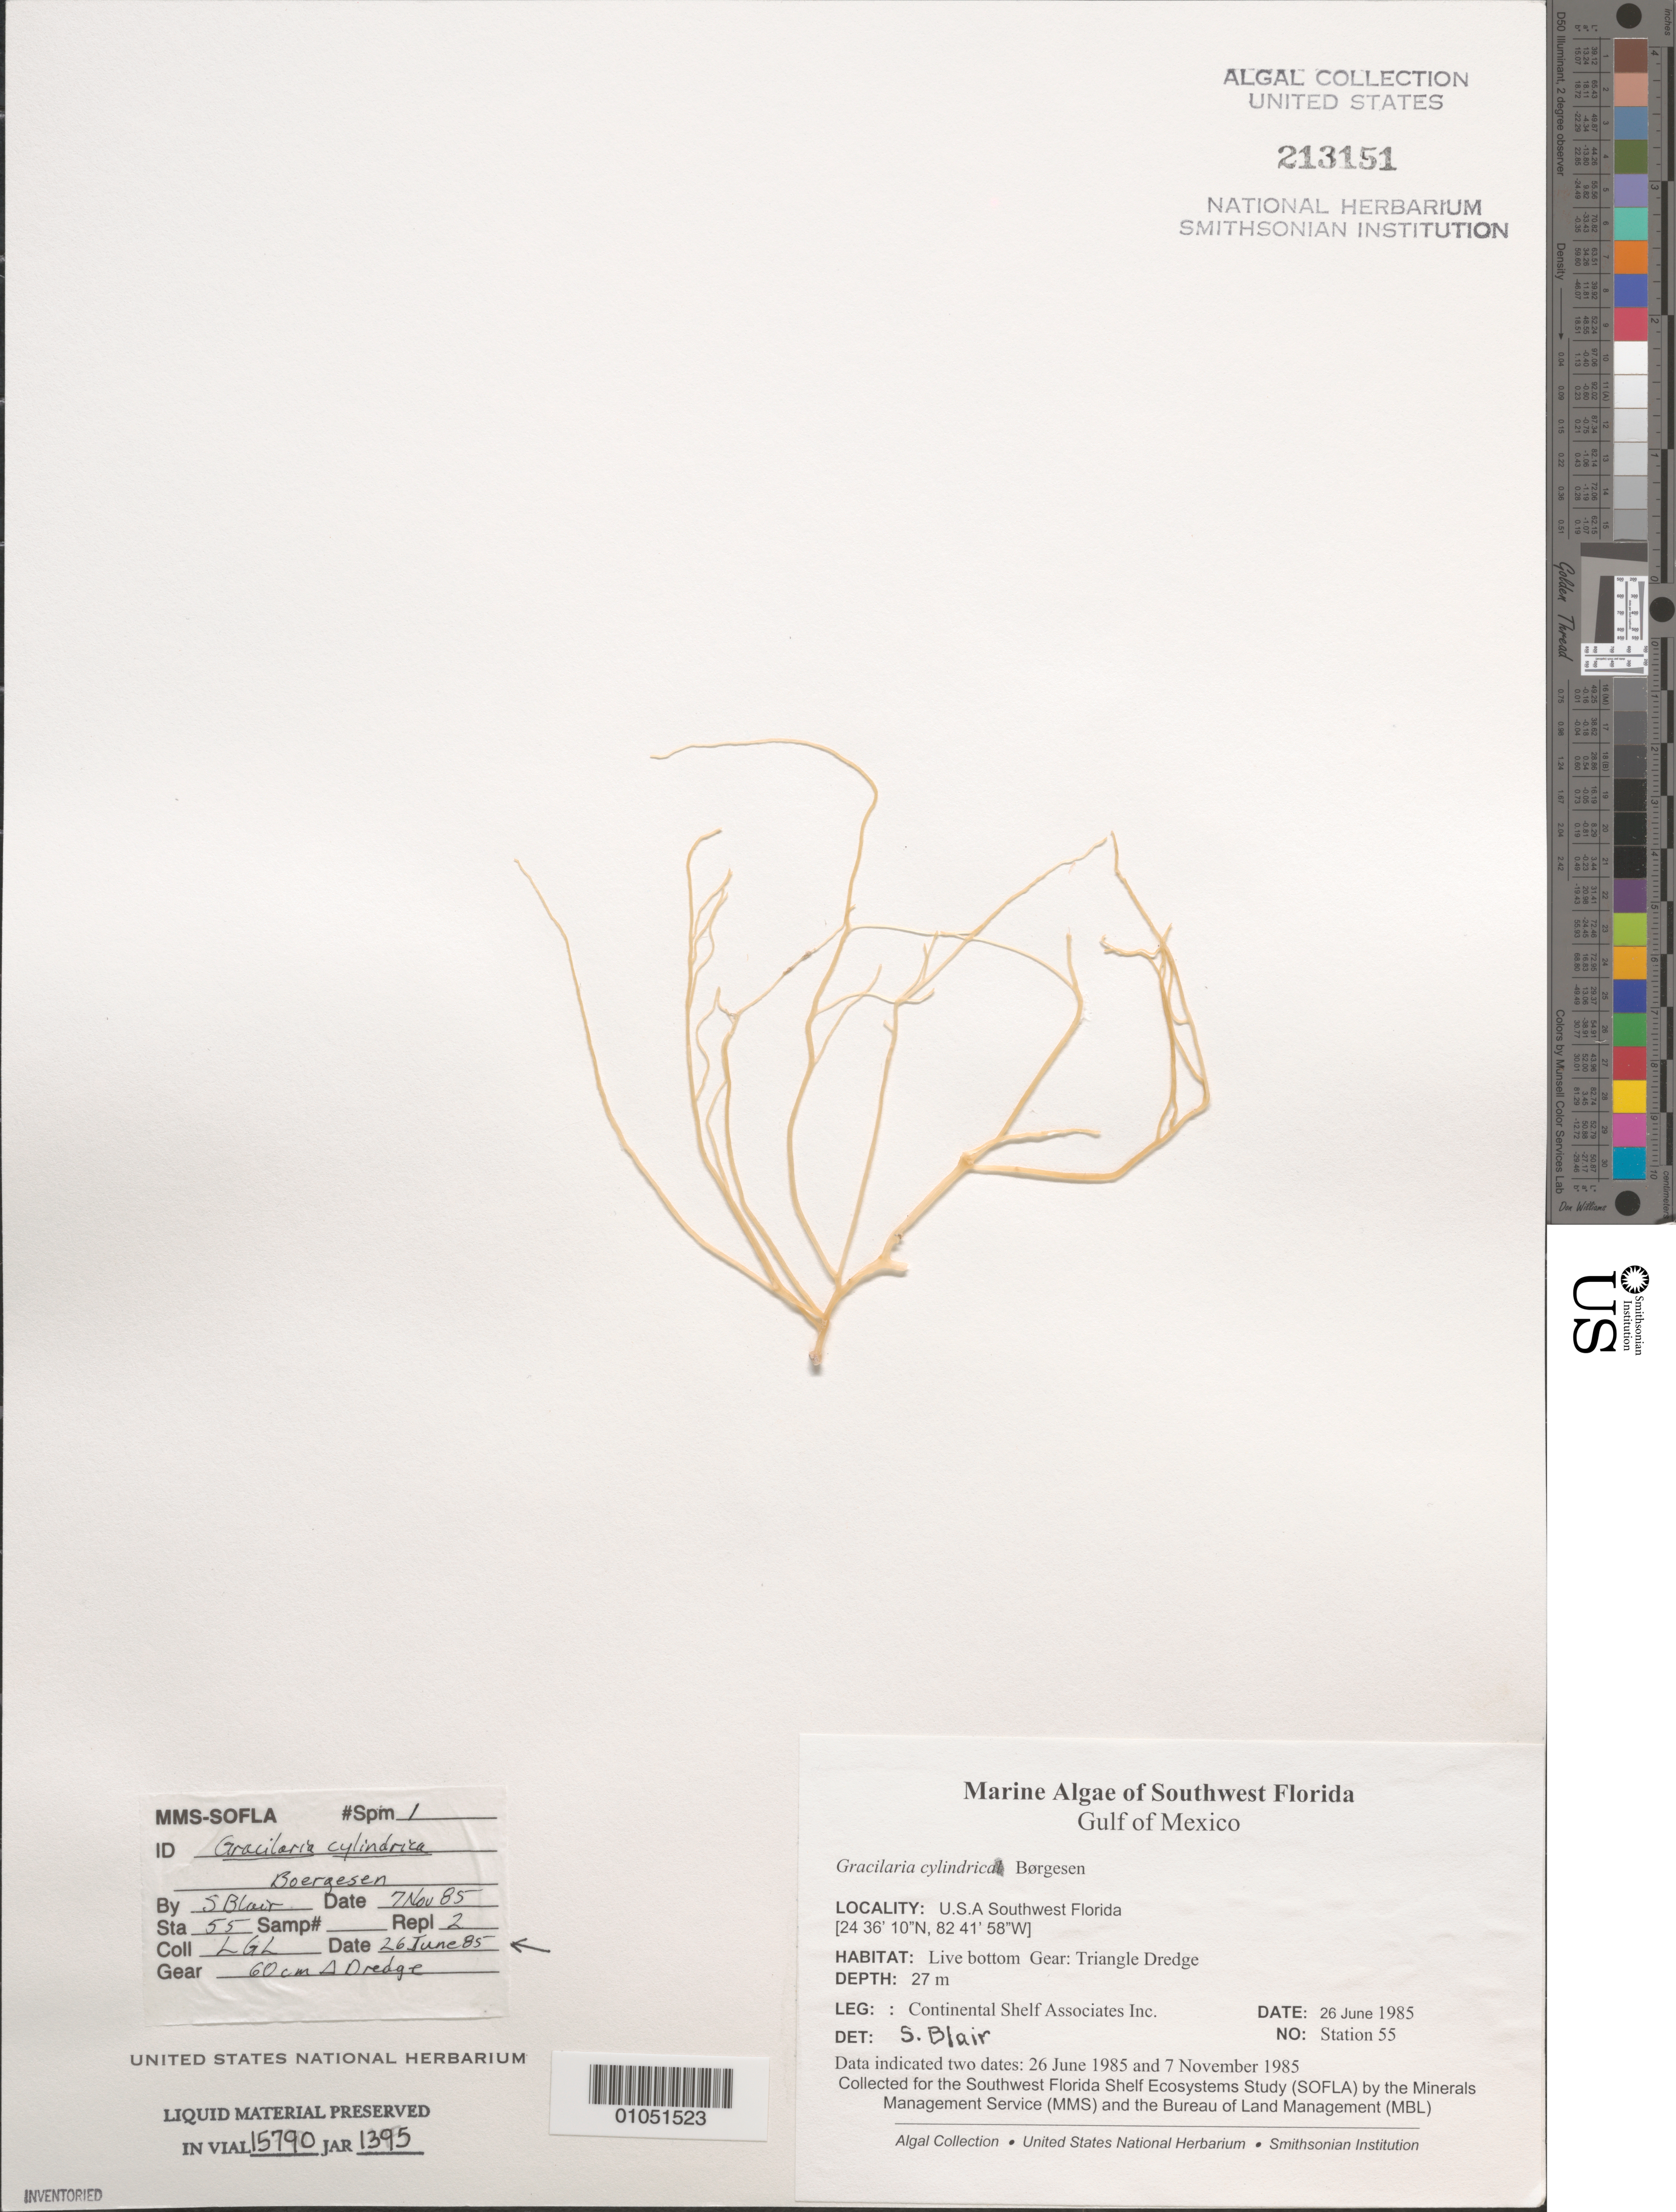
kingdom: Plantae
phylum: Rhodophyta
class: Florideophyceae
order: Gracilariales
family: Gracilariaceae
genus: Gracilaria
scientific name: Gracilaria cylindrica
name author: Børgesen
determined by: Blair, S. M.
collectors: Continental Shelf Associates for the MMS/BLM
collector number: Station 55 Repl 2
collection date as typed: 26 Jun 1985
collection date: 1985-06-26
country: United States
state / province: Florida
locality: Gulf of Mexico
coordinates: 24 36'10"N, 82 41'58"W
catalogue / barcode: US 213151